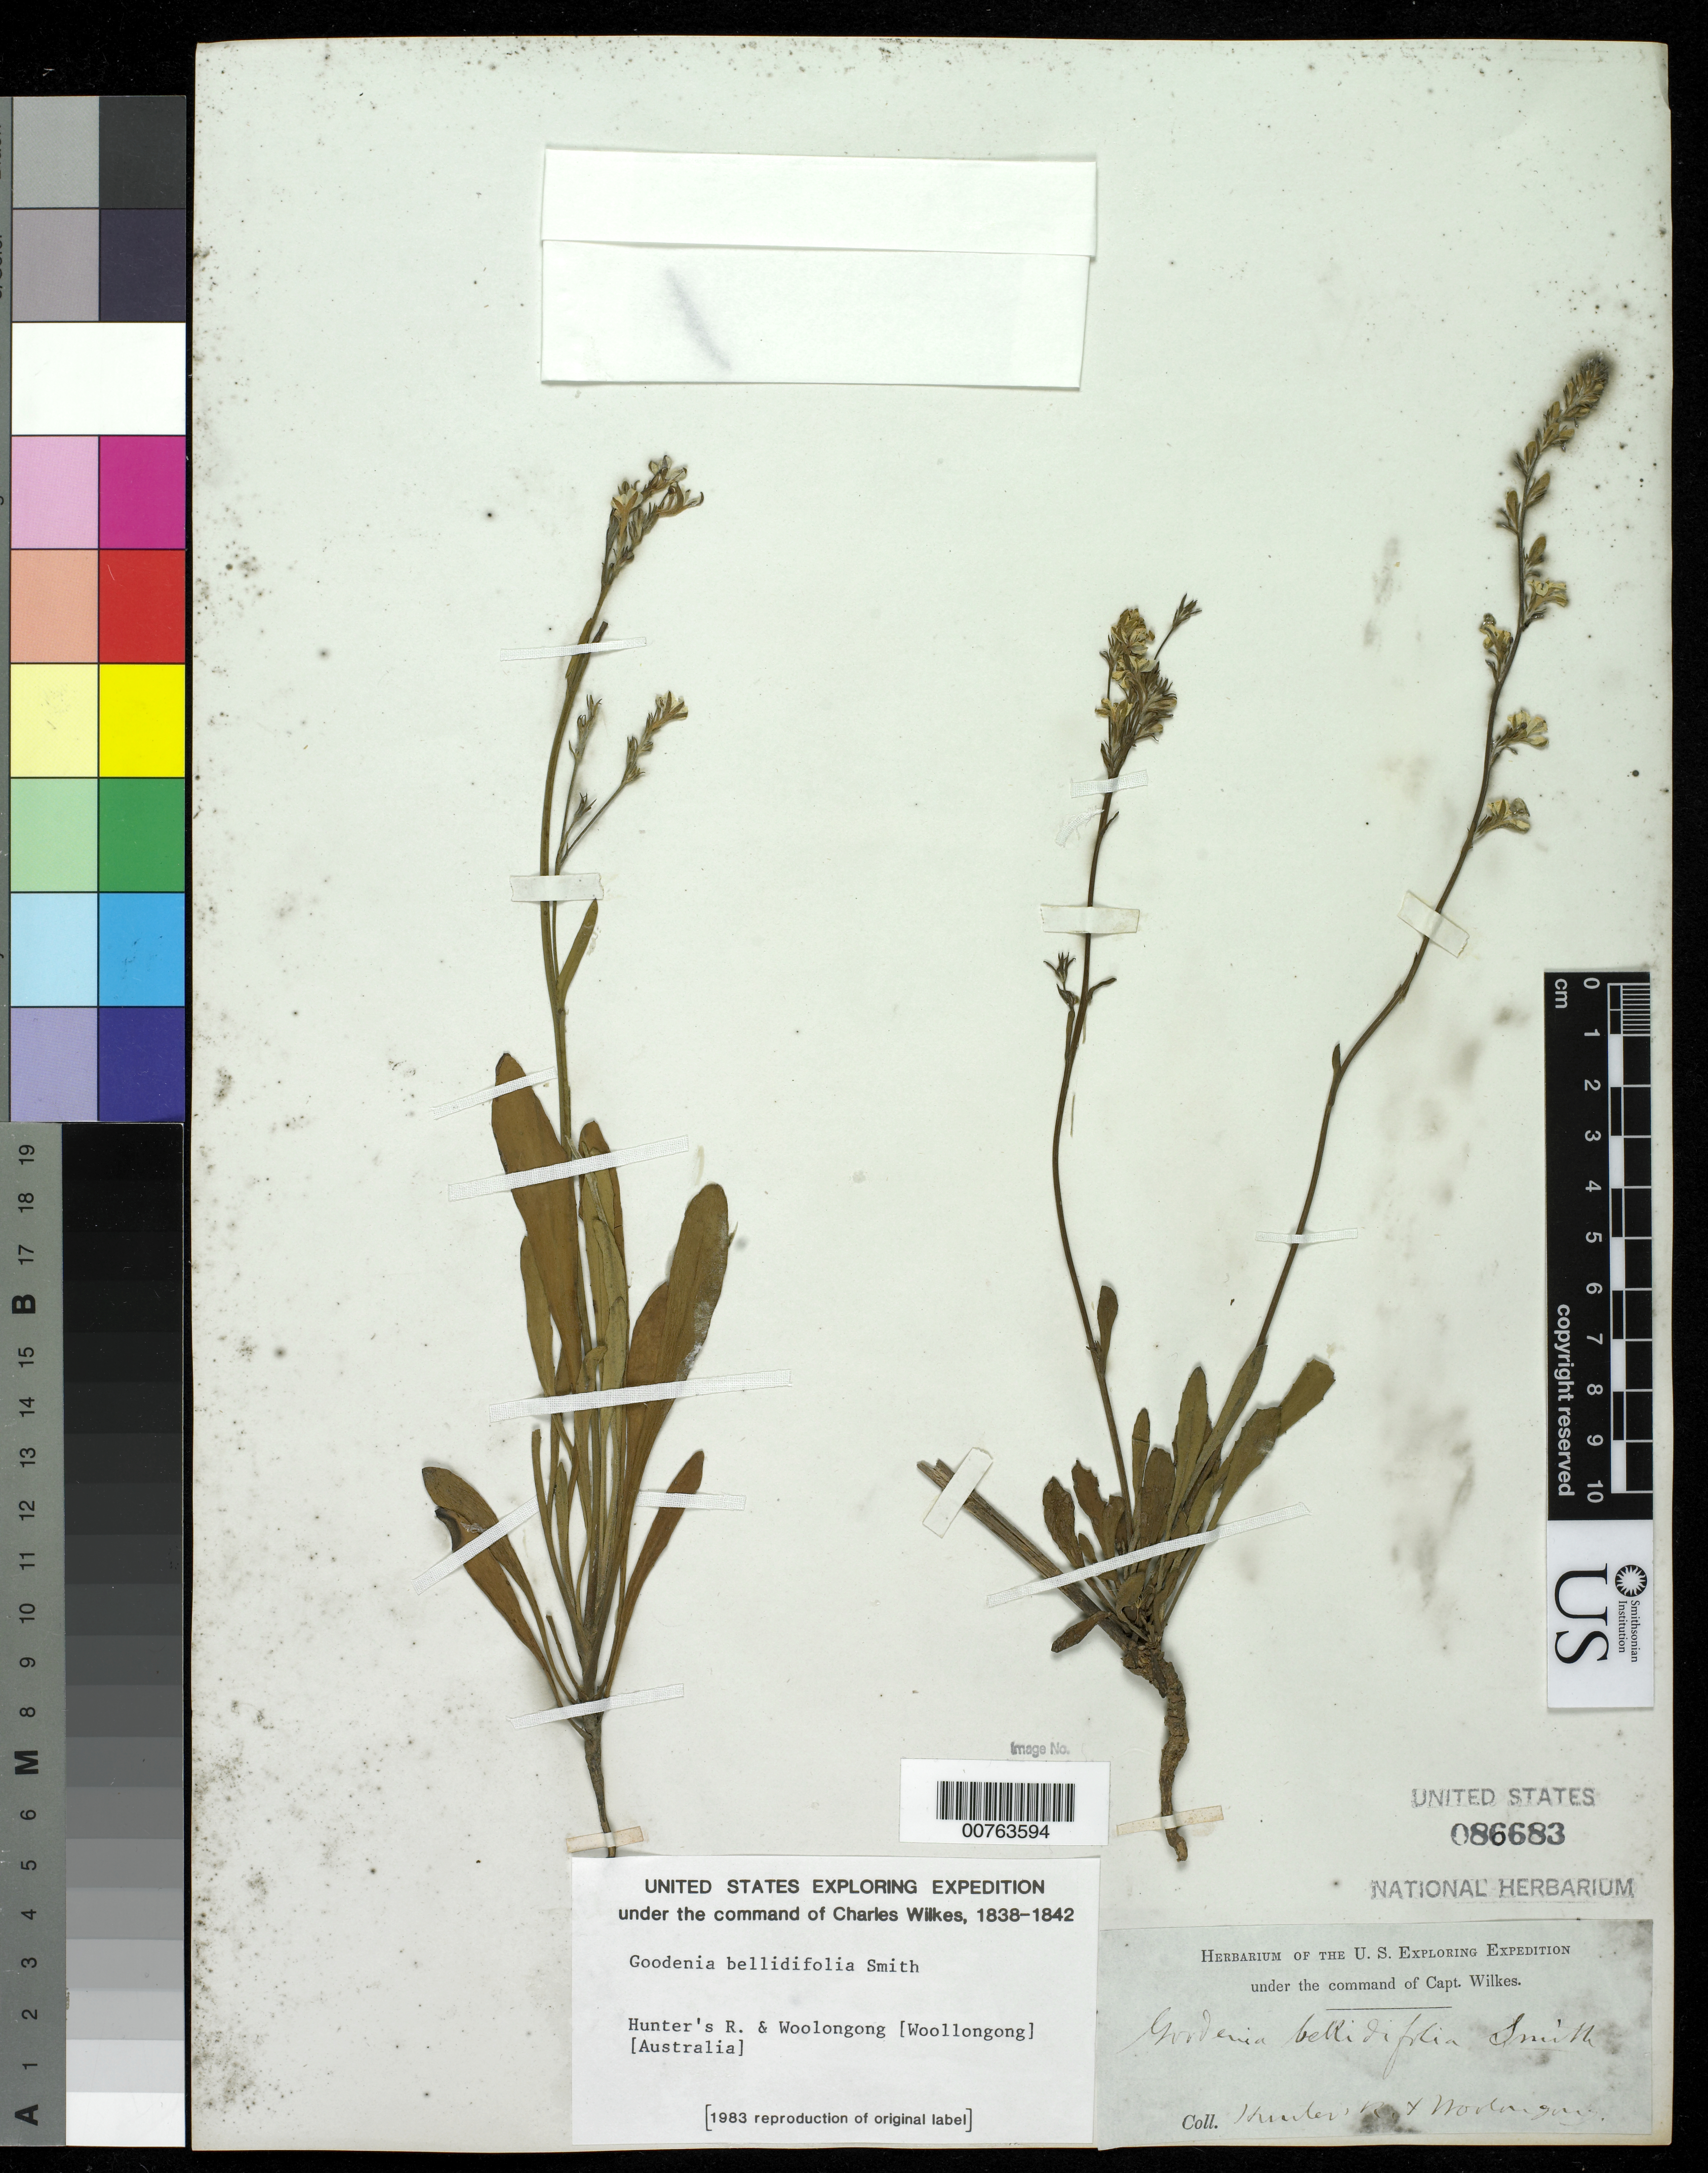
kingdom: Plantae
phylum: Tracheophyta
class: Magnoliopsida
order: Asterales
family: Goodeniaceae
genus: Goodenia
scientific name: Goodenia bellidifolia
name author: Sm.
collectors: Wilkes Explor. Exped.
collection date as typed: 1838 to -- --- 1842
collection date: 1838/1842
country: Australia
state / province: New South Wales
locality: Hunter River & Woollongong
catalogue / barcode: US 86683